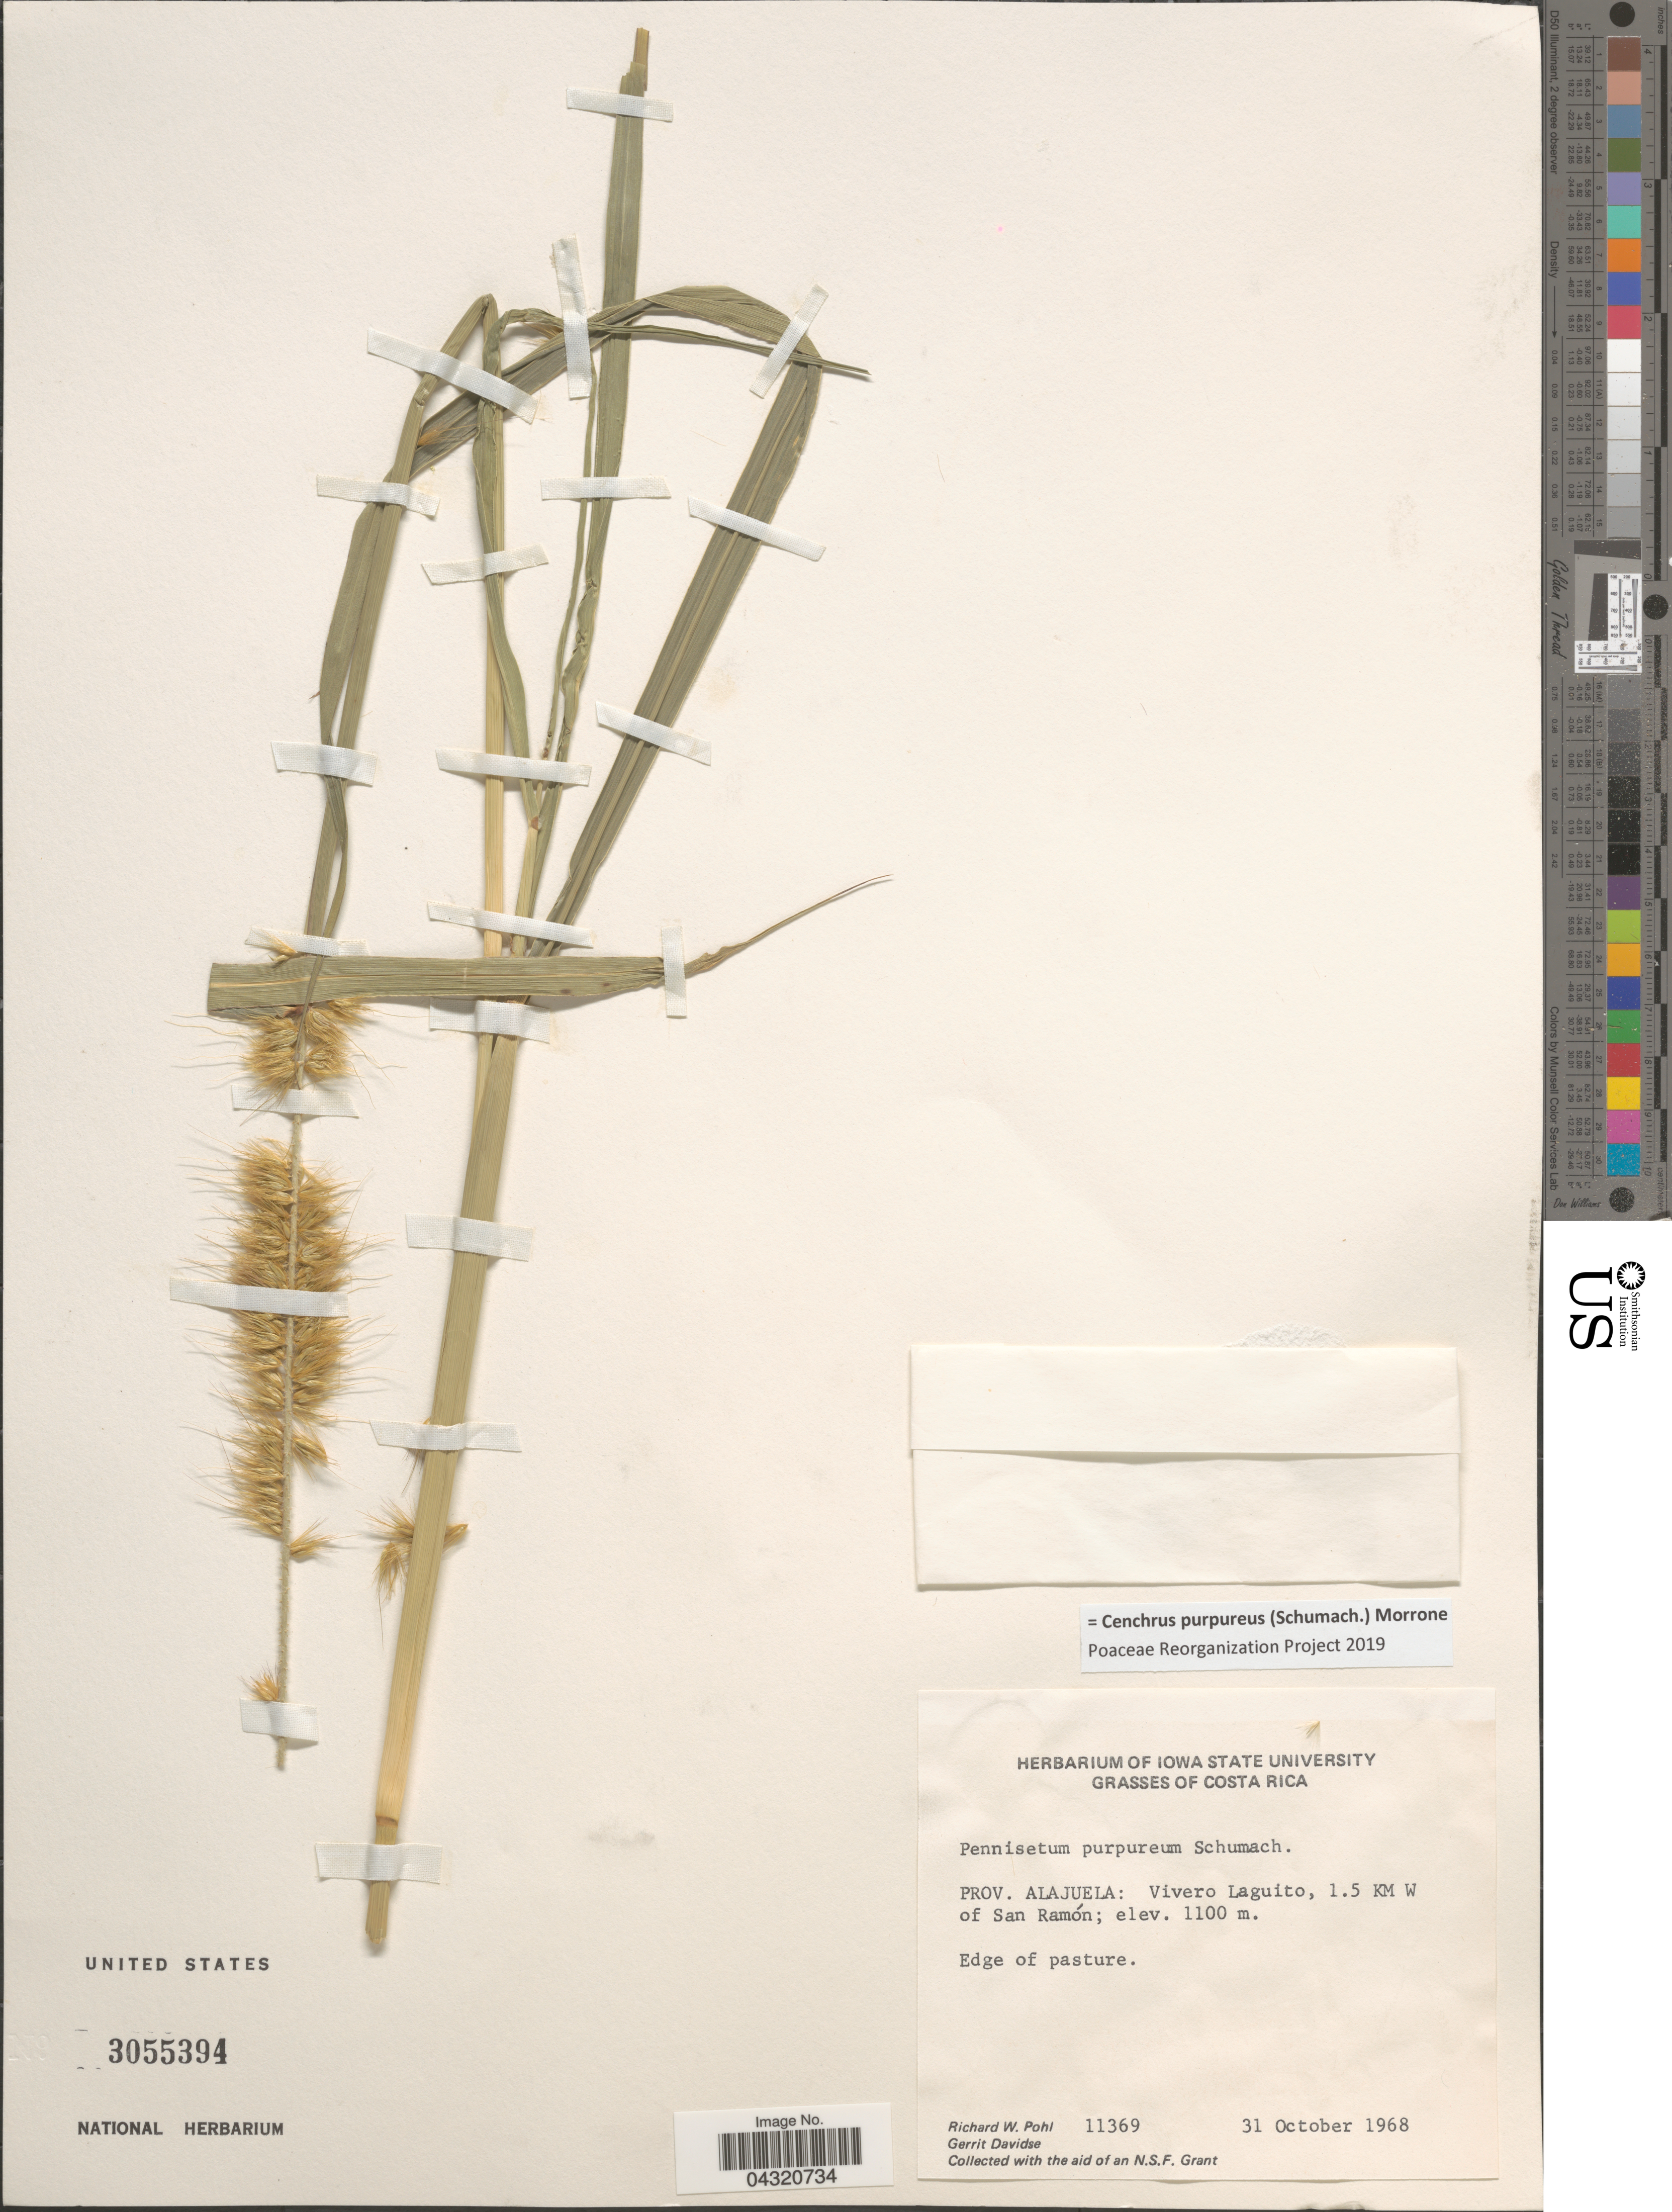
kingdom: Plantae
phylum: Tracheophyta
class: Liliopsida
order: Poales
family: Poaceae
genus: Cenchrus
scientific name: Cenchrus purpureus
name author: (Schumach.) Morrone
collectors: R. W. Pohl & G. Davidse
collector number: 11369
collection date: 1968-10-31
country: Costa Rica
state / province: Alajuela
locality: Vivero Laguito, 1.5 KM W of San Ramón.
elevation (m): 1100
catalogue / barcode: US 3055394